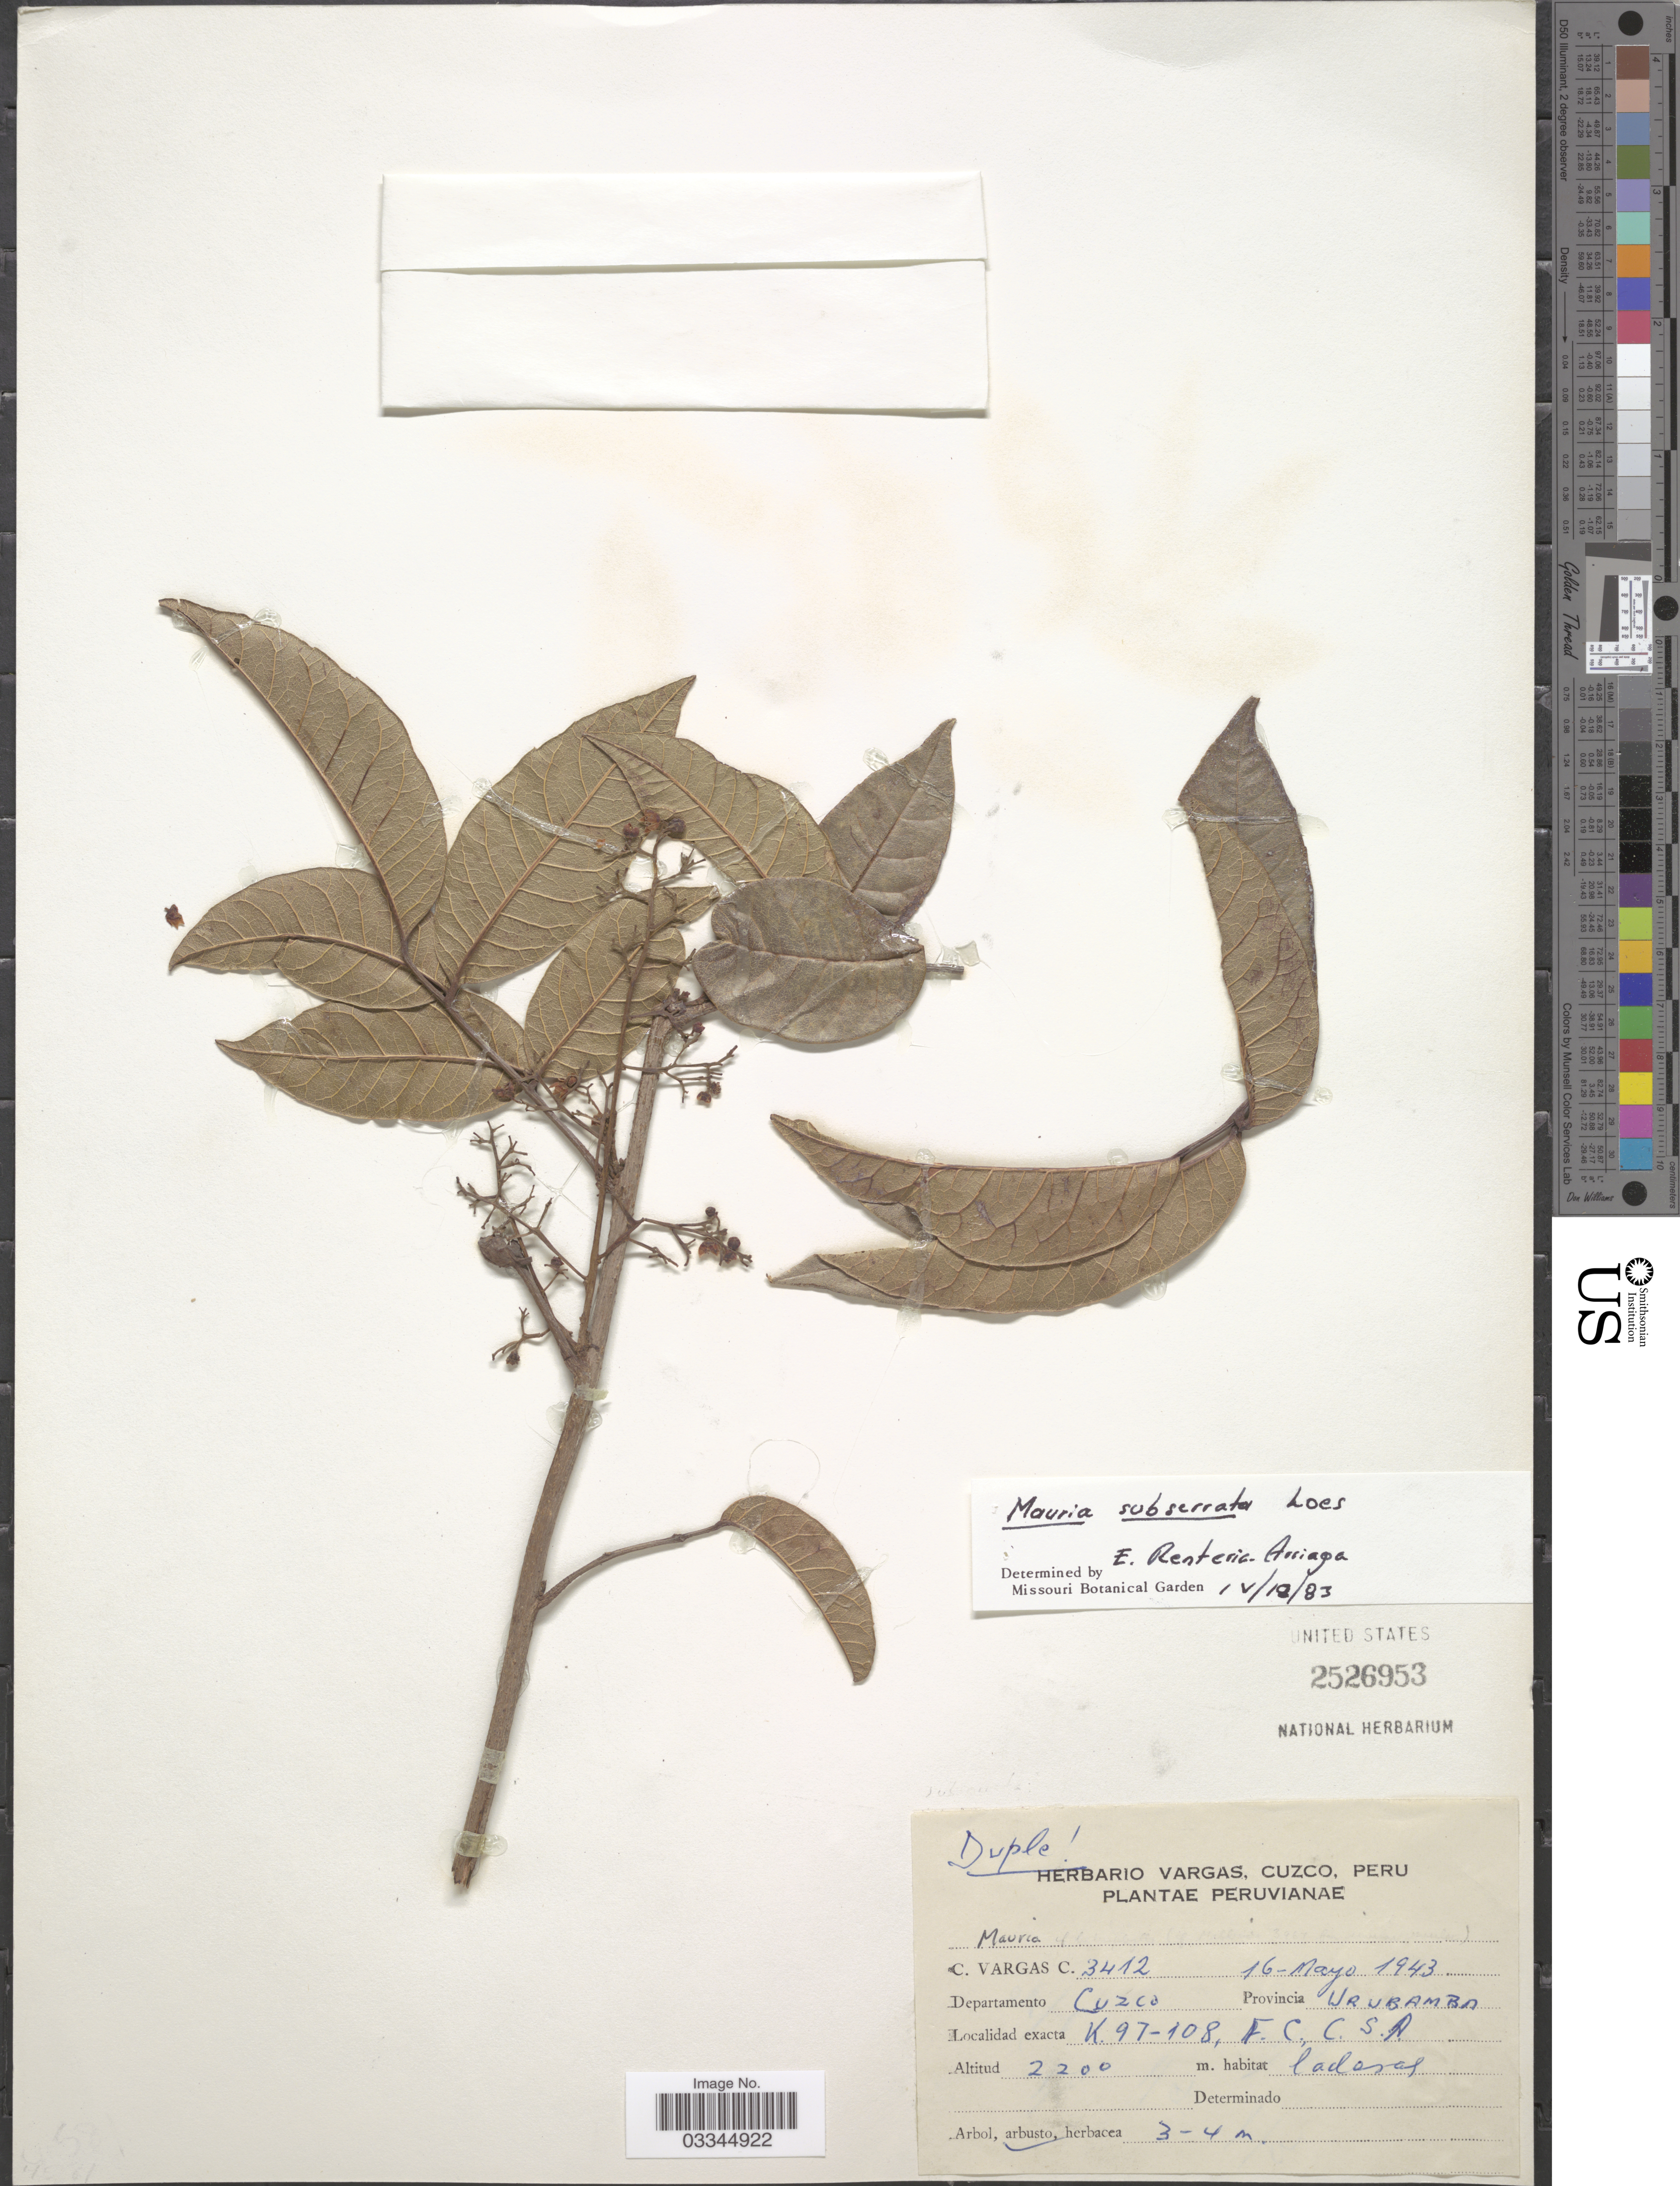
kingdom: Plantae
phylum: Tracheophyta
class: Magnoliopsida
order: Sapindales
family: Anacardiaceae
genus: Mauria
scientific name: Mauria subserrata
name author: Loes.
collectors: C. Vargas Calderón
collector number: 3412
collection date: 1943-05-16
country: Peru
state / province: Cusco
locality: Departamento Cuzco. Provincia Urubamba. K. 97-108, F.C., C.S.A.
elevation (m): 2200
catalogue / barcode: US 2526953